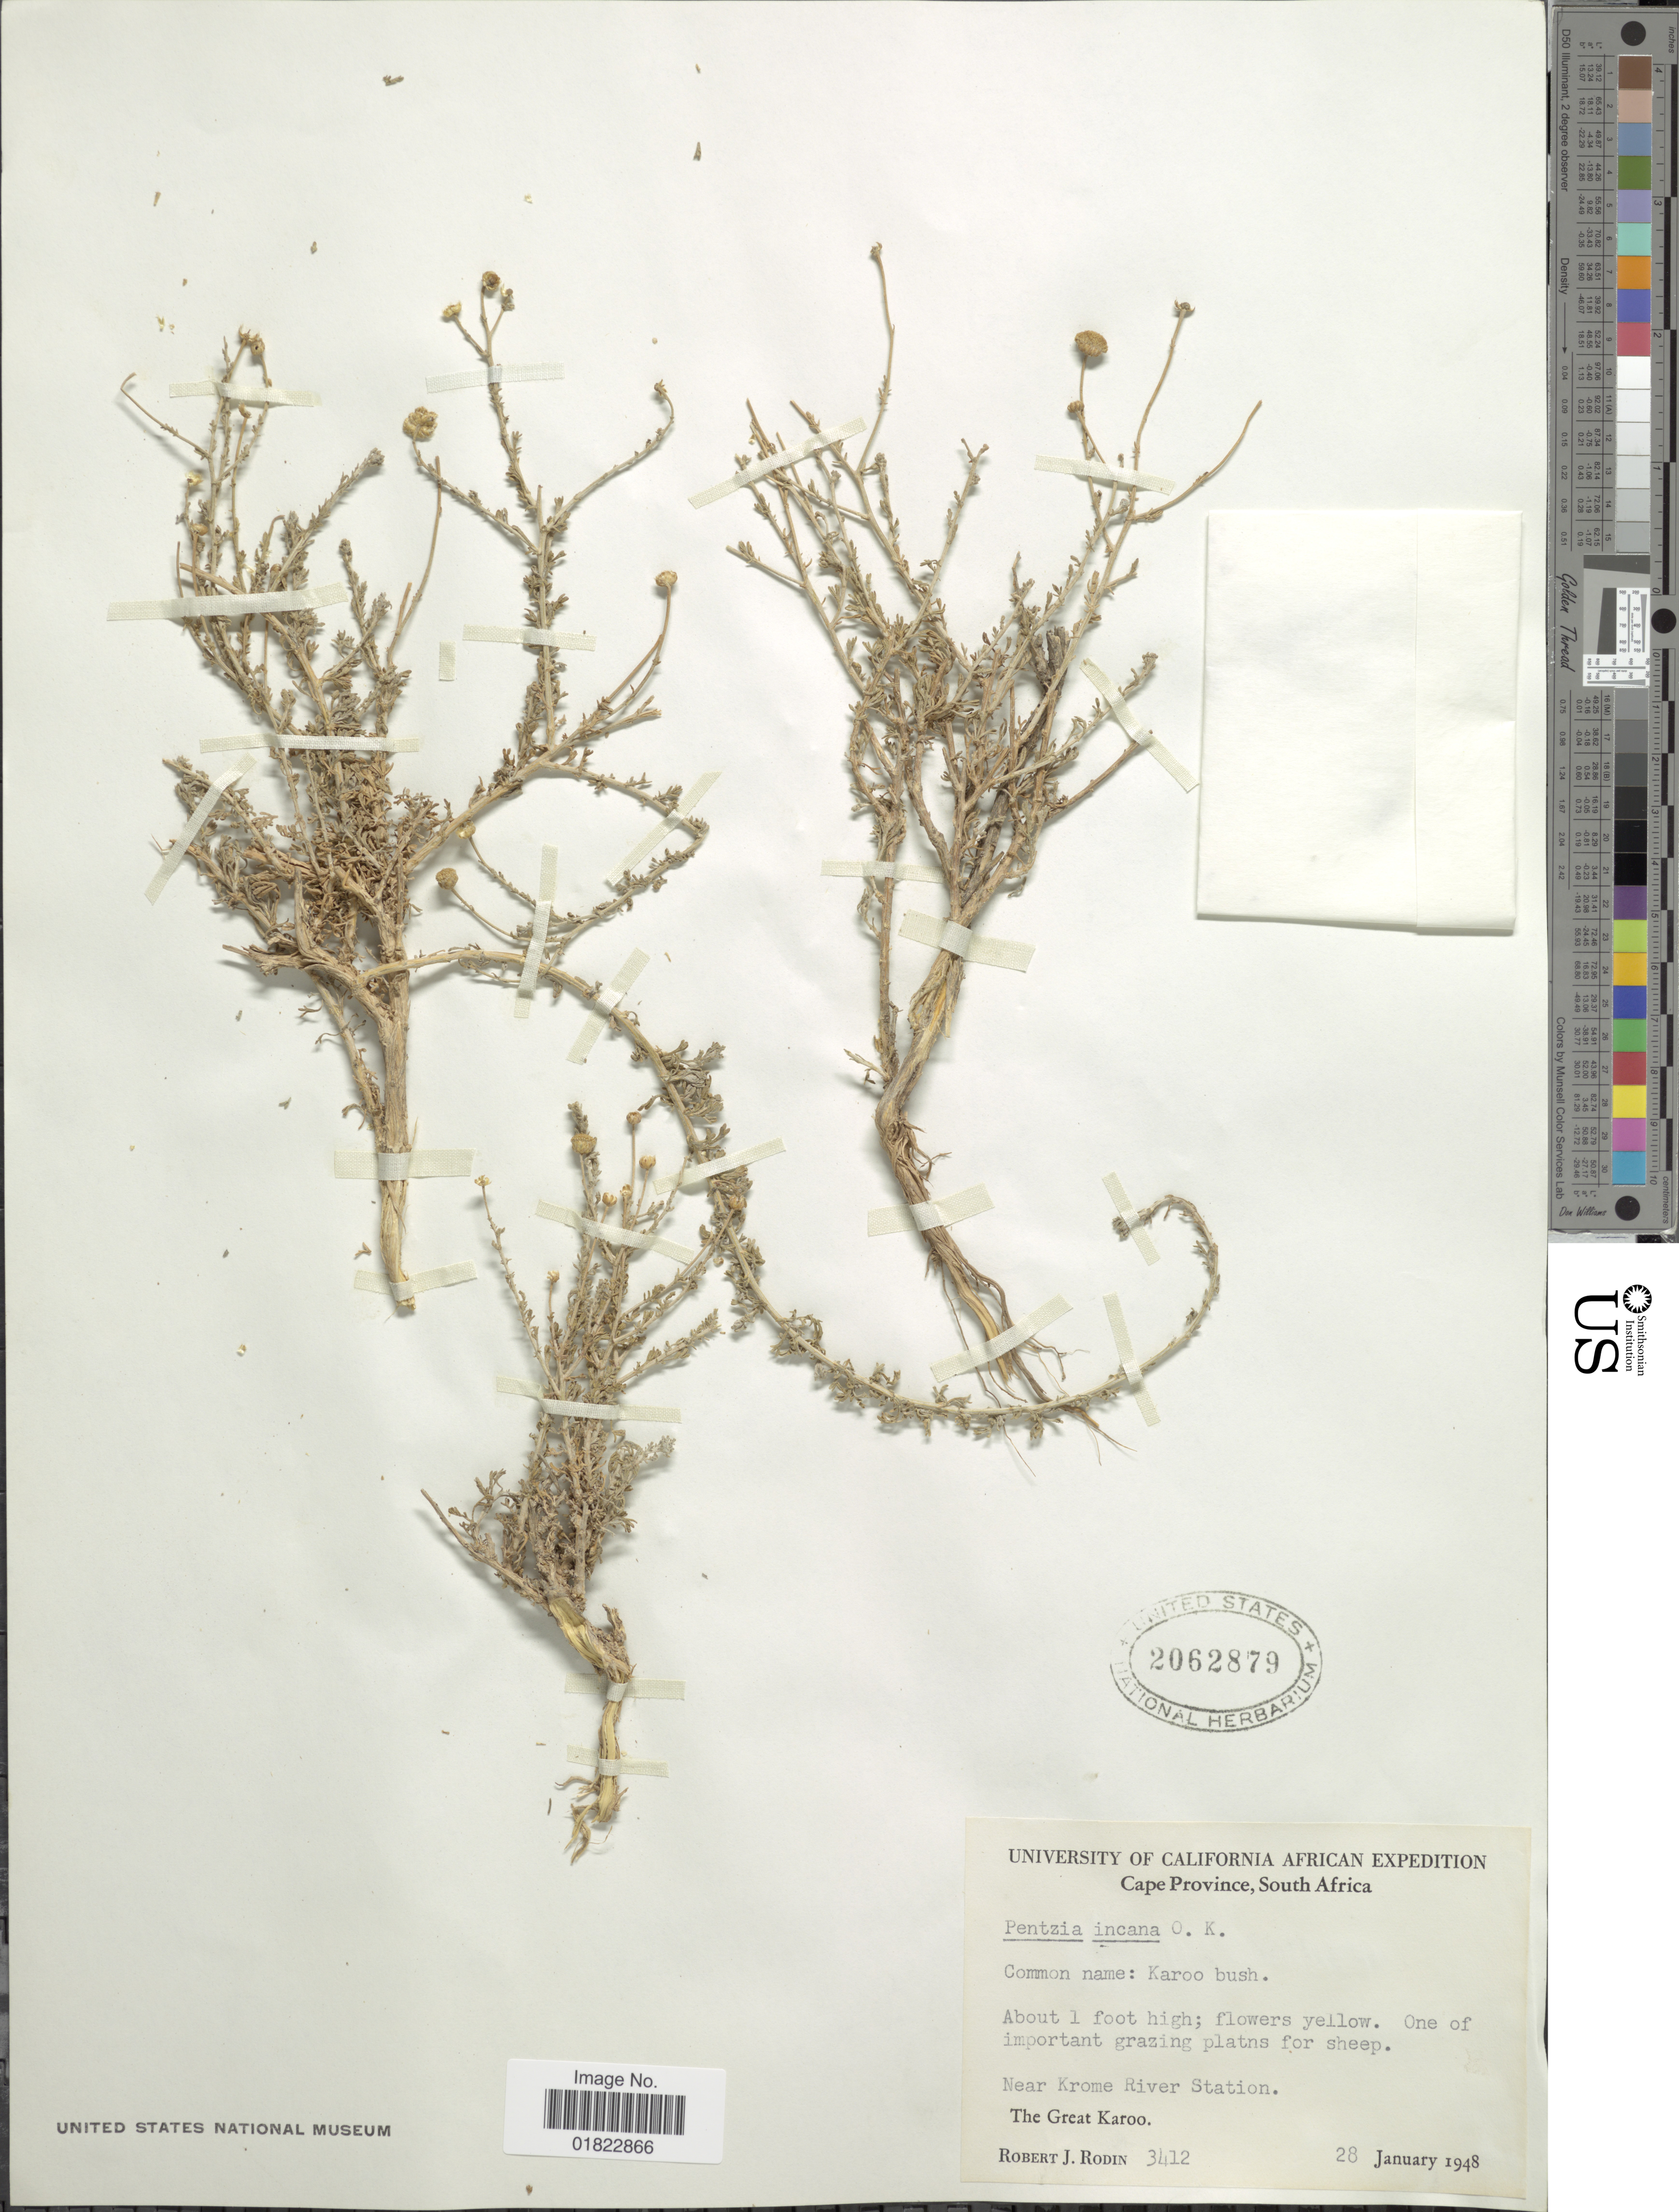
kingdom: Plantae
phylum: Tracheophyta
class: Magnoliopsida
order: Asterales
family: Asteraceae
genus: Pentzia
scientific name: Pentzia incana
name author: (Thunb.) Kuntze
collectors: R. J. Rodin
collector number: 3412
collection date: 1948-01-28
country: South Africa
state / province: Eastern Cape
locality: Cape Province, South Africa. Near Krome River Station. The Great Karoo.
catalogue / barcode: US 2062879